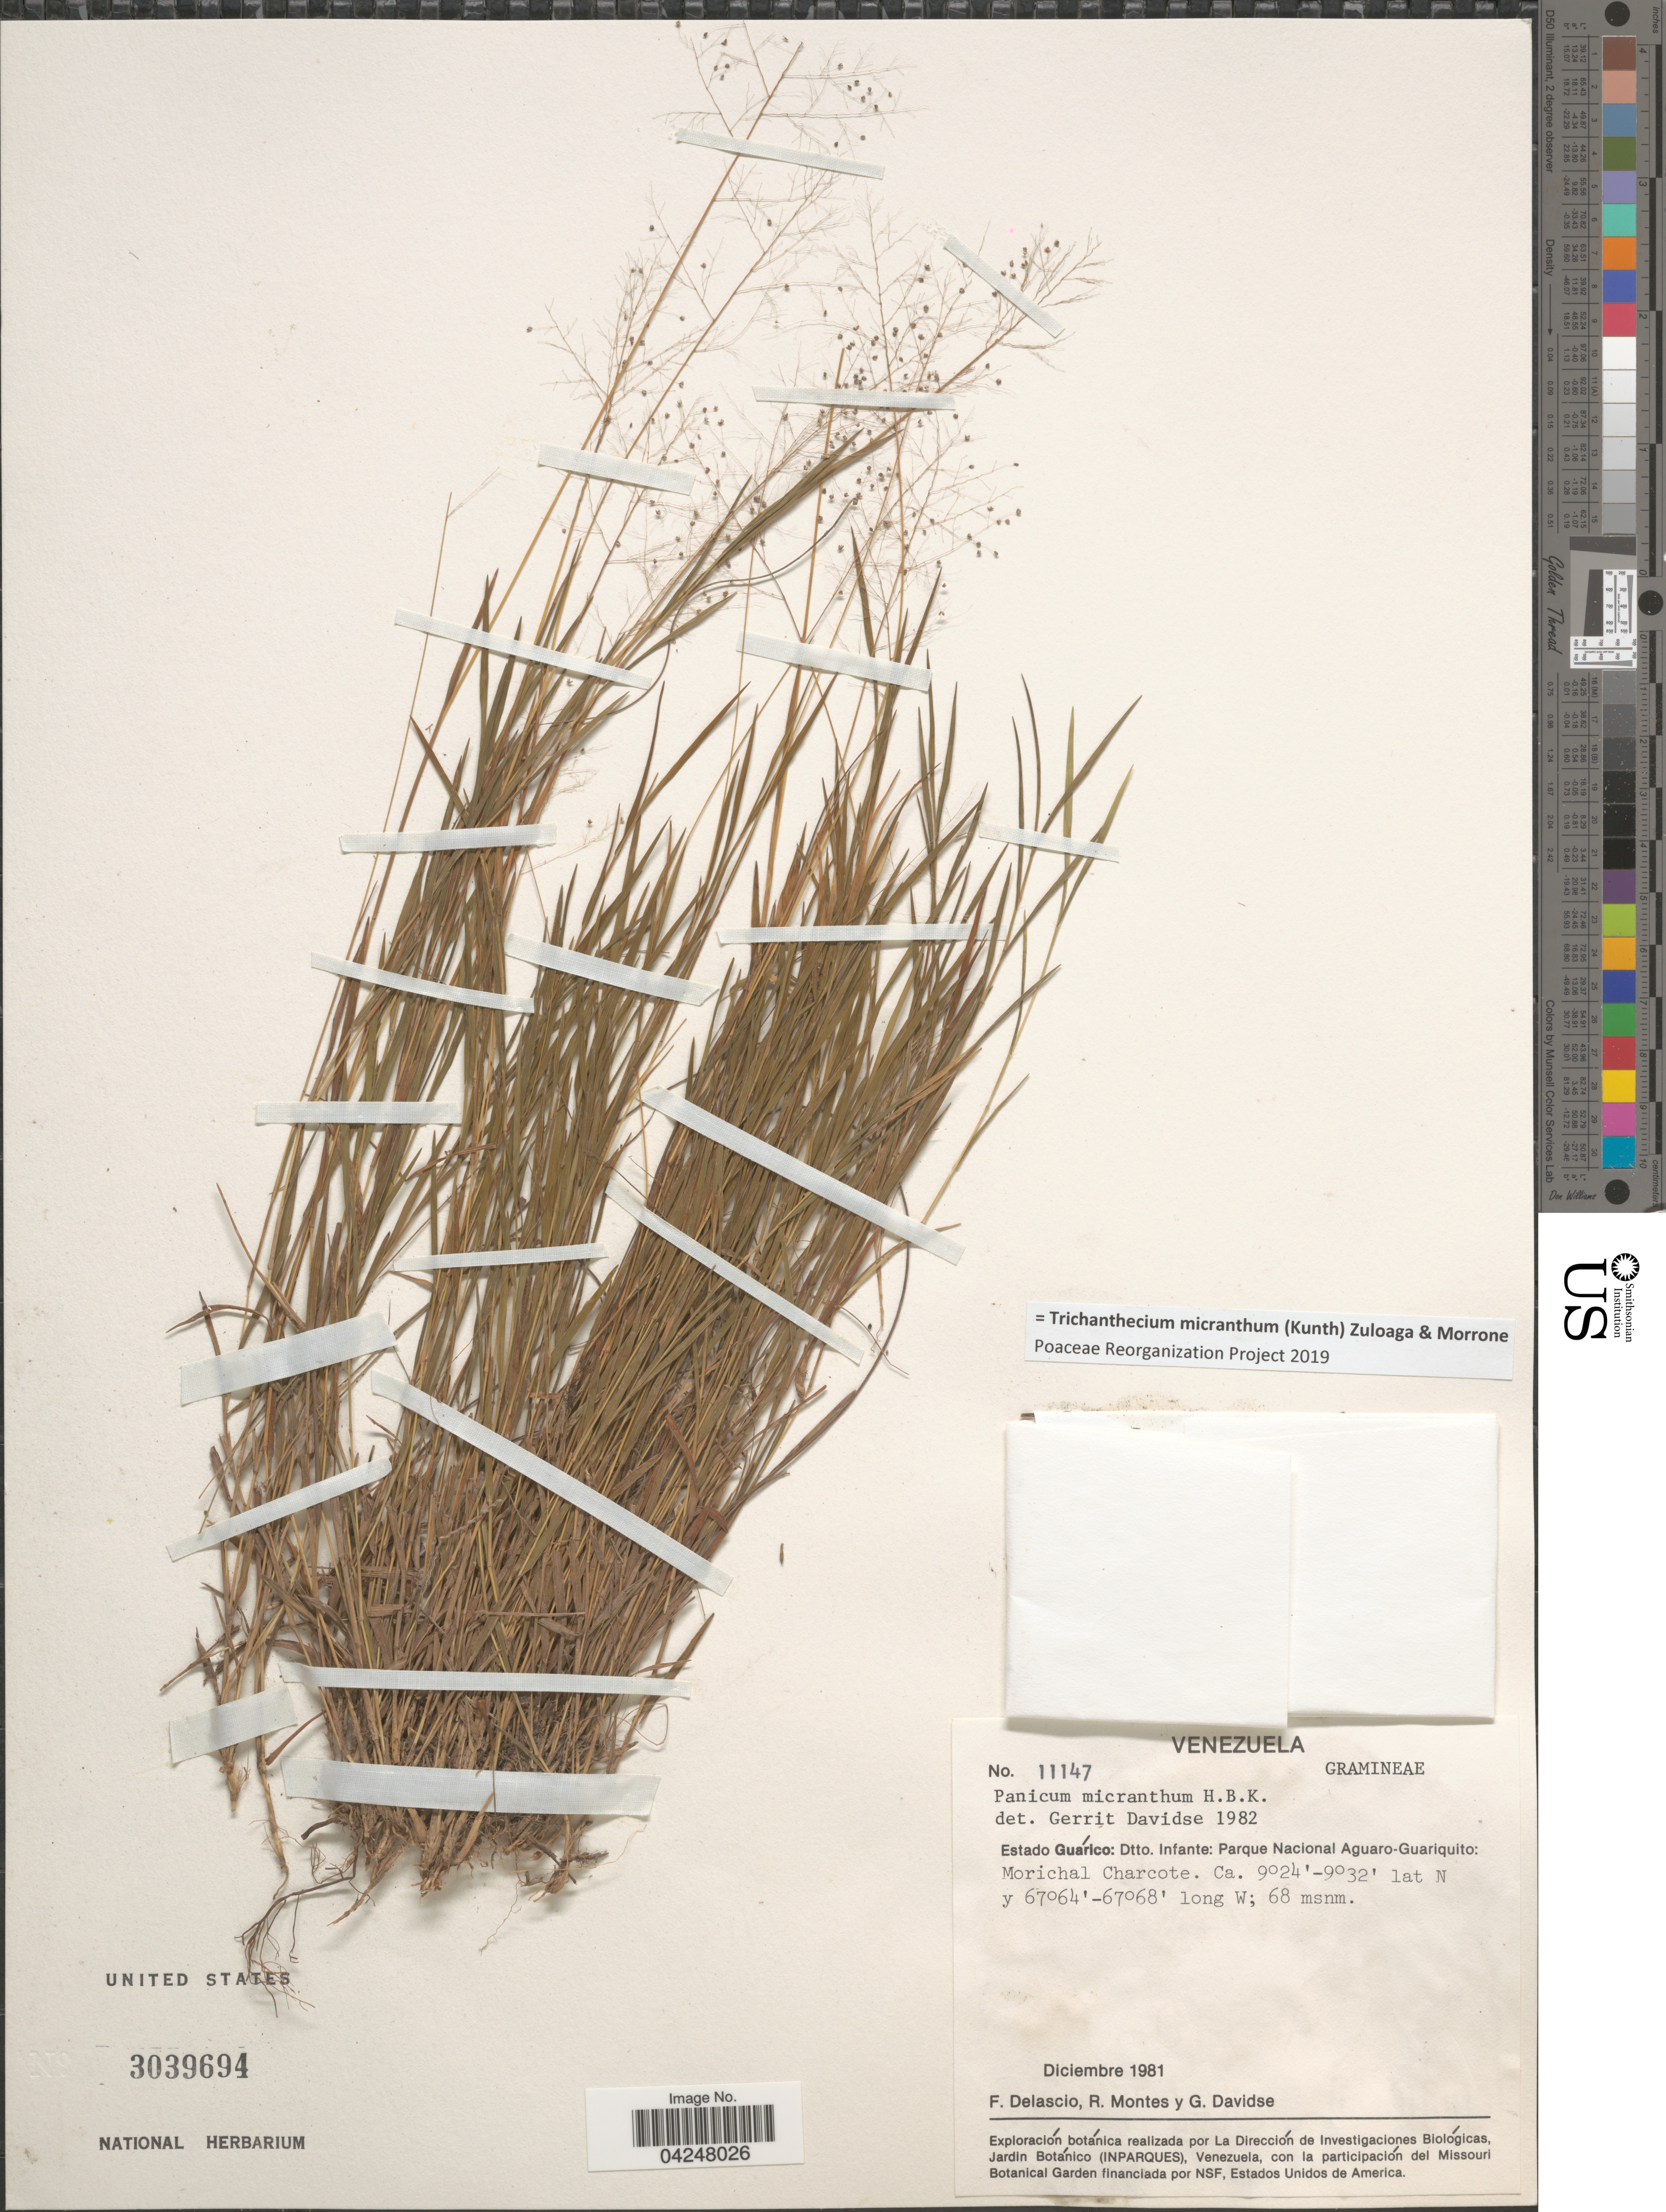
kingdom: Plantae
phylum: Tracheophyta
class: Liliopsida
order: Poales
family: Poaceae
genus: Trichanthecium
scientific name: Trichanthecium micranthum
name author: (Kunth) Zuloaga & Morrone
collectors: F. Delascio C., R. Montes & G. Davidse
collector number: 11147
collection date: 1981-12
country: Venezuela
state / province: Guarico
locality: Dtto. Infante: Parque Nacional Aguaro-Guariquito: Morichal Charcote.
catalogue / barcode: US 3039694